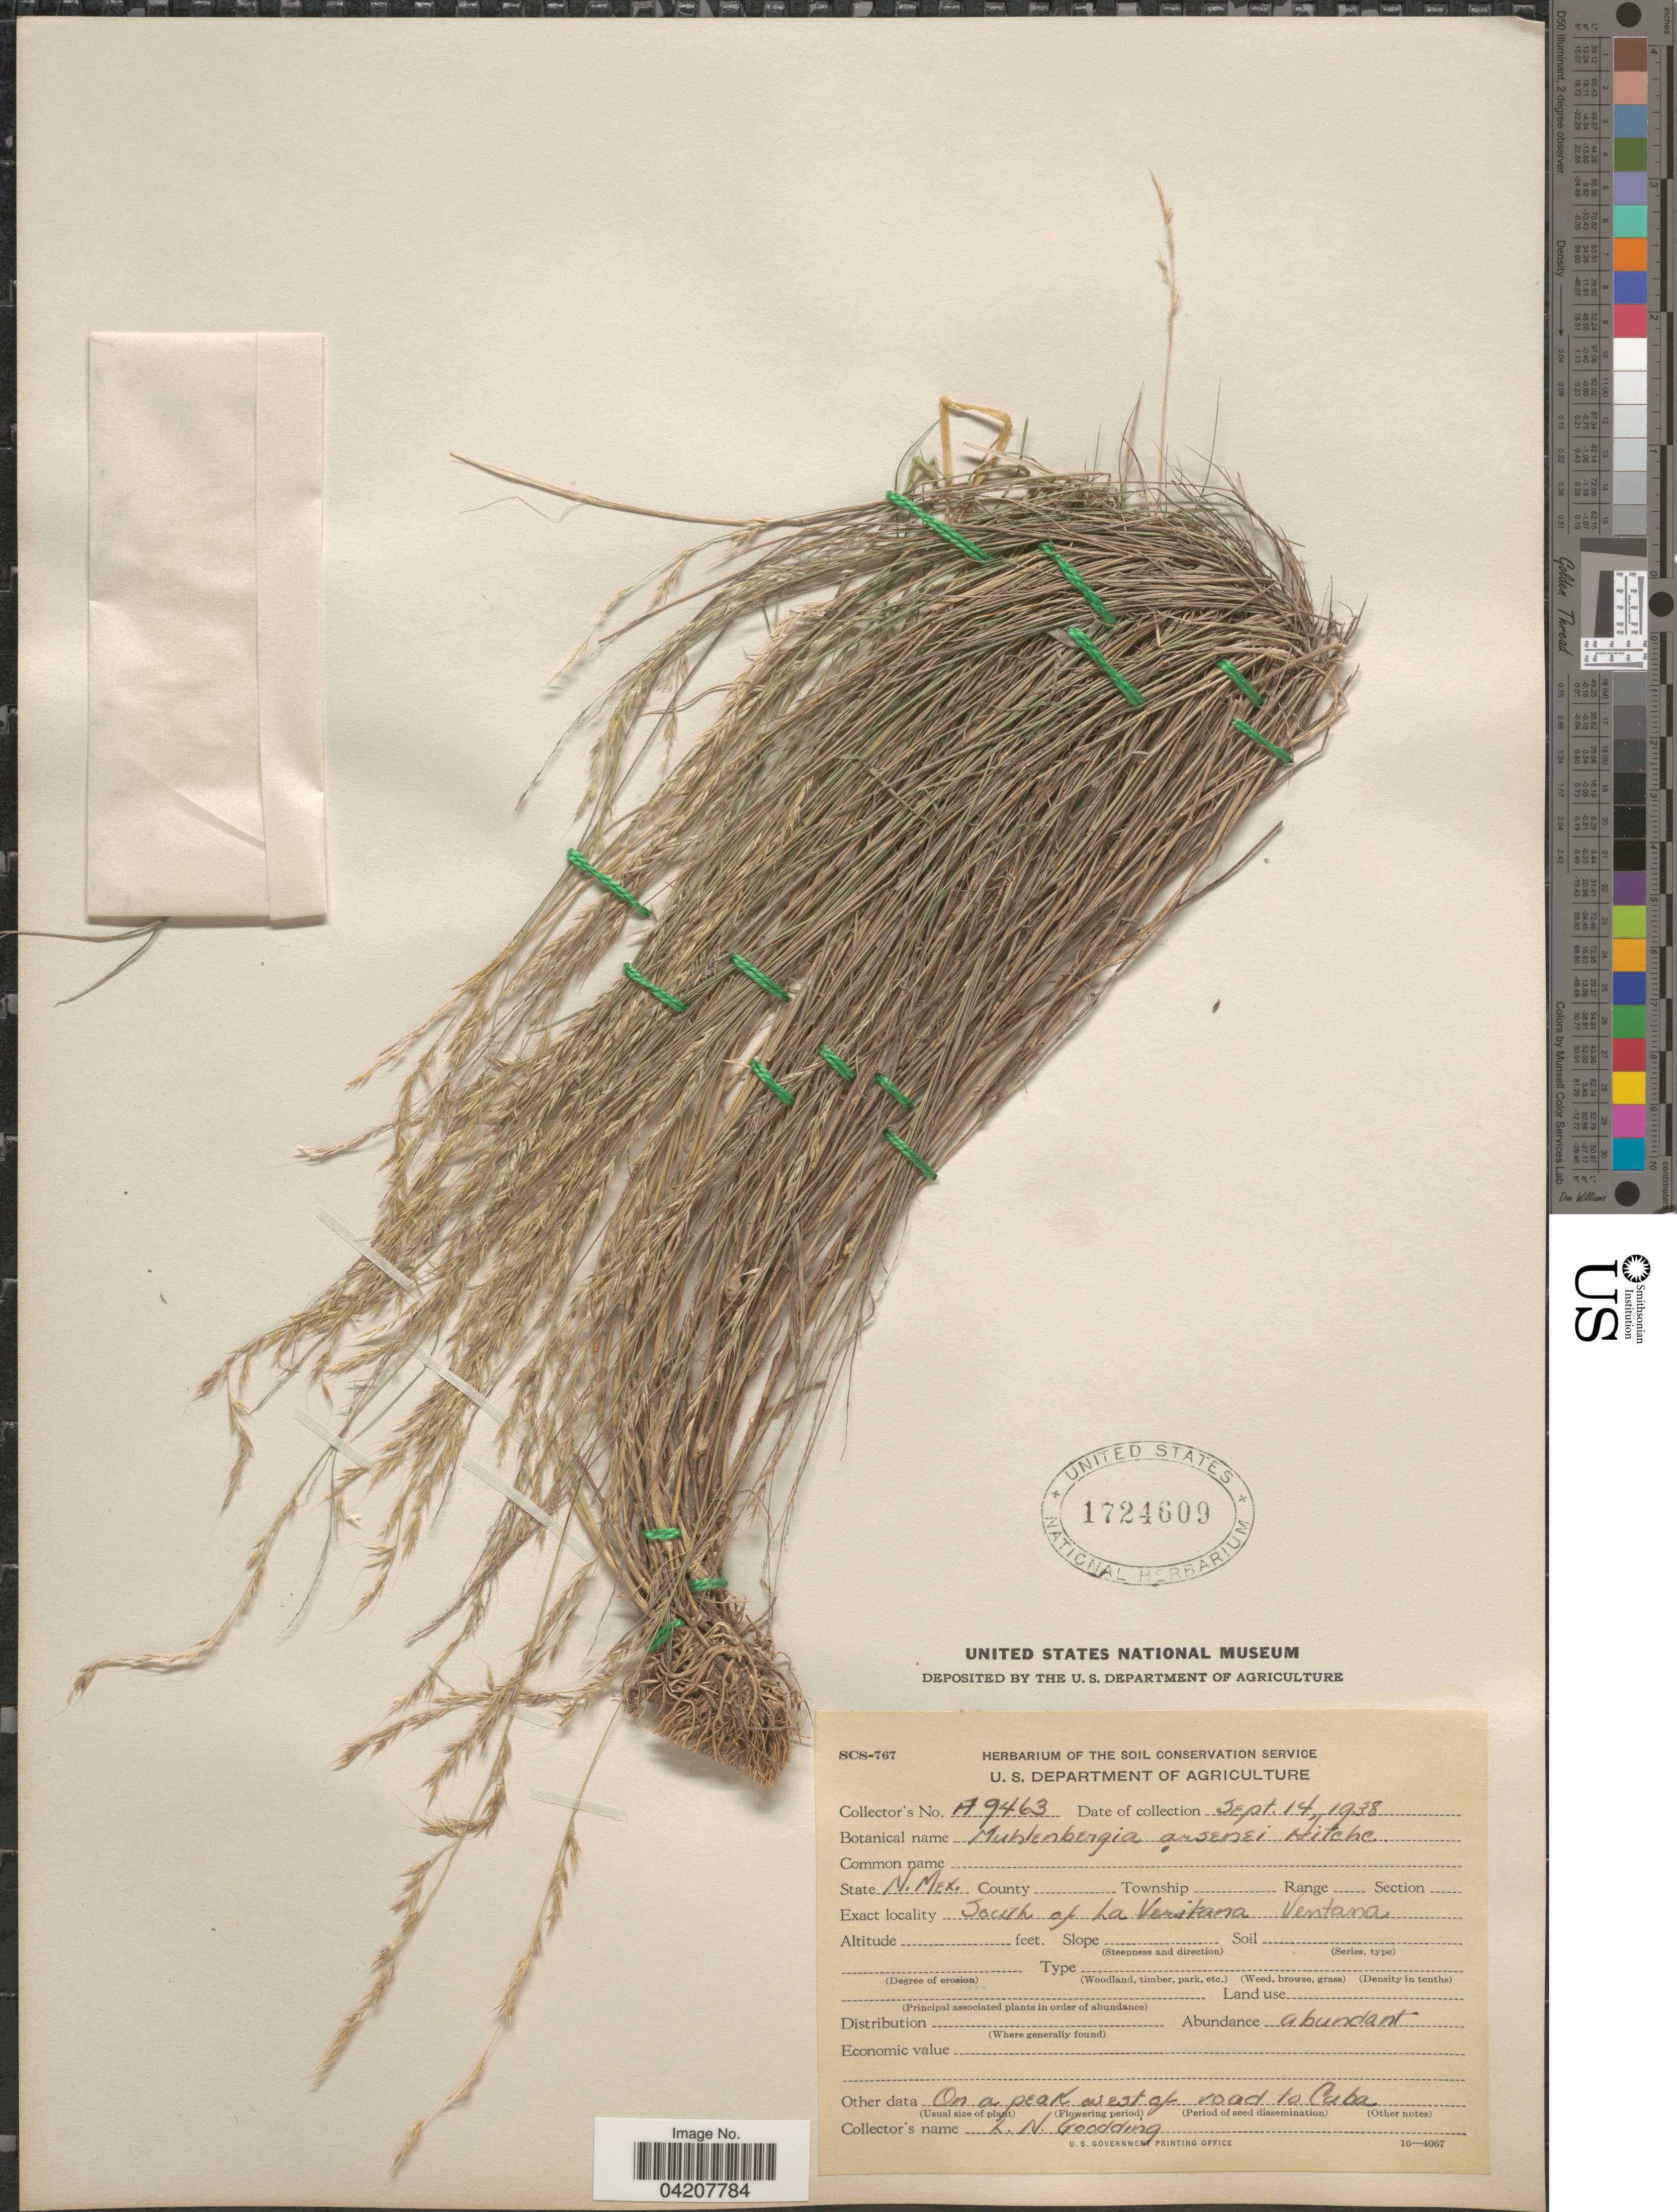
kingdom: Plantae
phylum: Tracheophyta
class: Liliopsida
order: Poales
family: Poaceae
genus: Muhlenbergia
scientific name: Muhlenbergia arsenei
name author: Hitchc.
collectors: L. N. Goodding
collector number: A9463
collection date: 1938-09-14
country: United States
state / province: New Mexico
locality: South of La Ventana. On a peak west of road to Cuba.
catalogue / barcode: US 1724609